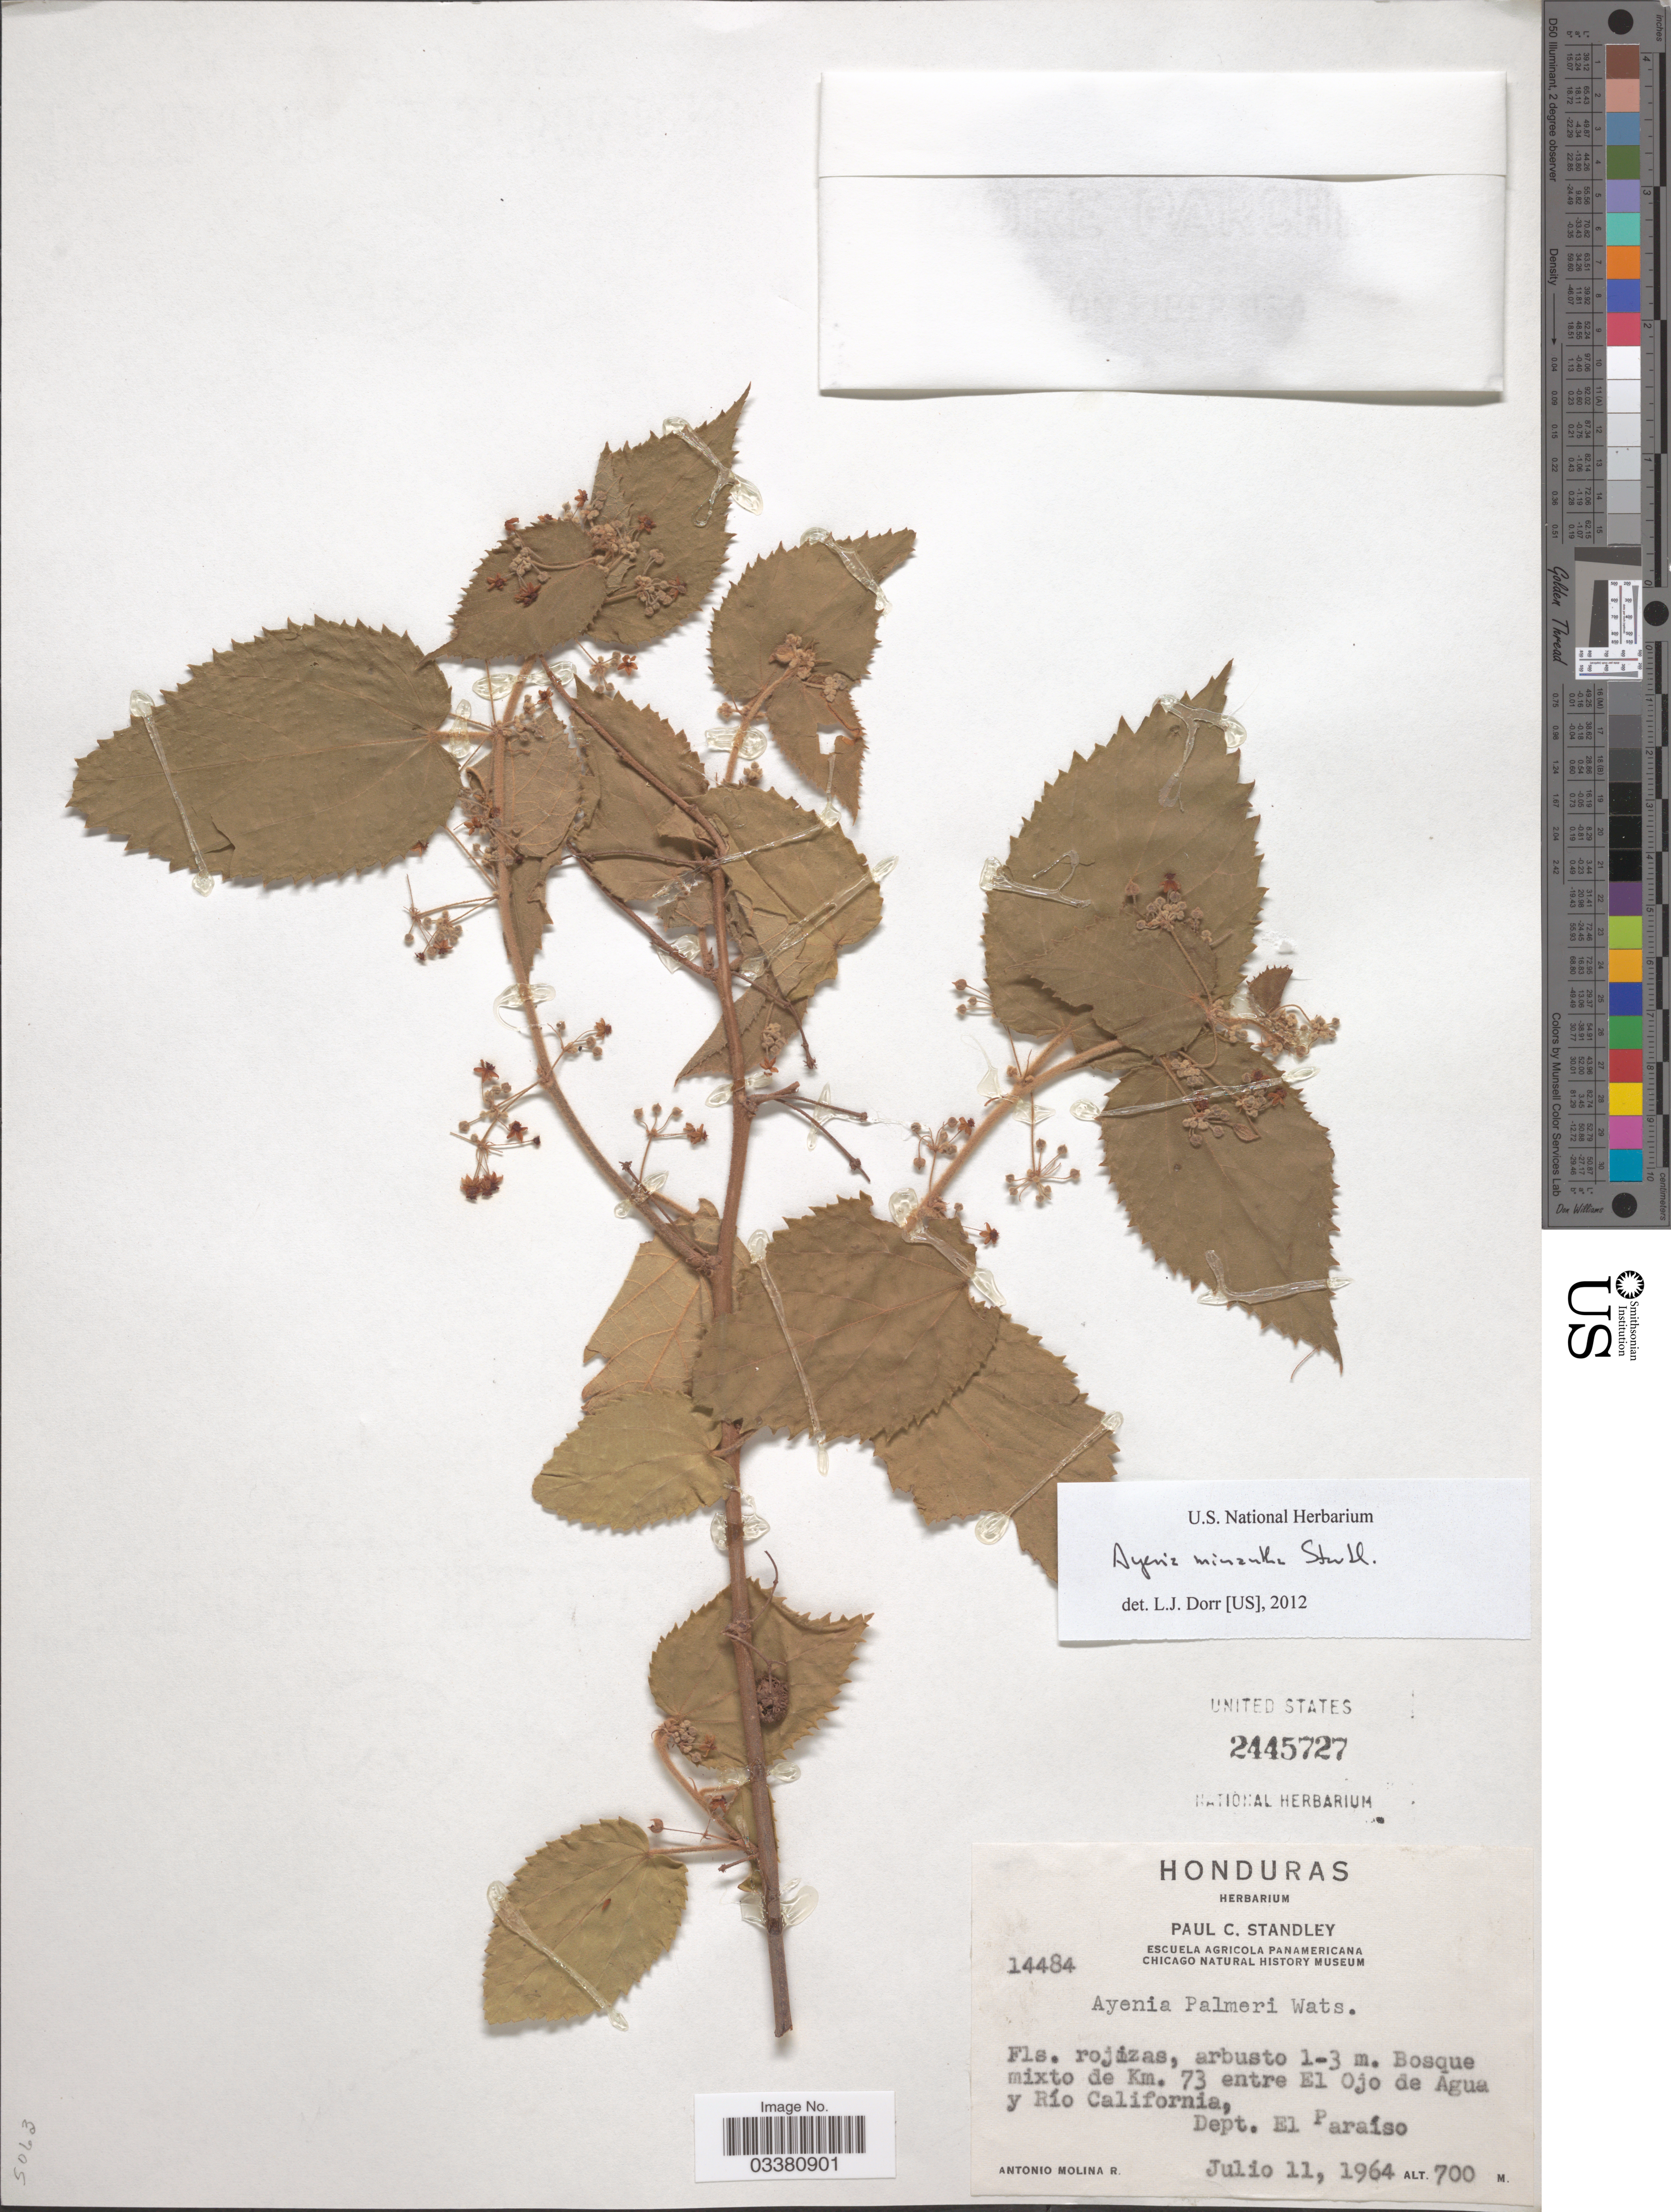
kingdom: Plantae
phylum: Tracheophyta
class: Magnoliopsida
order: Malvales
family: Malvaceae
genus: Ayenia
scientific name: Ayenia micrantha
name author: Standl.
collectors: A. Molina R.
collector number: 14484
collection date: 1964-07-11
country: Honduras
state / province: El Paraíso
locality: Bosque mixto de Km. 73 entre El Ojo de Agua y Río California, Dept. El Paraíso.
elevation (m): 700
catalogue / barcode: US 2445727